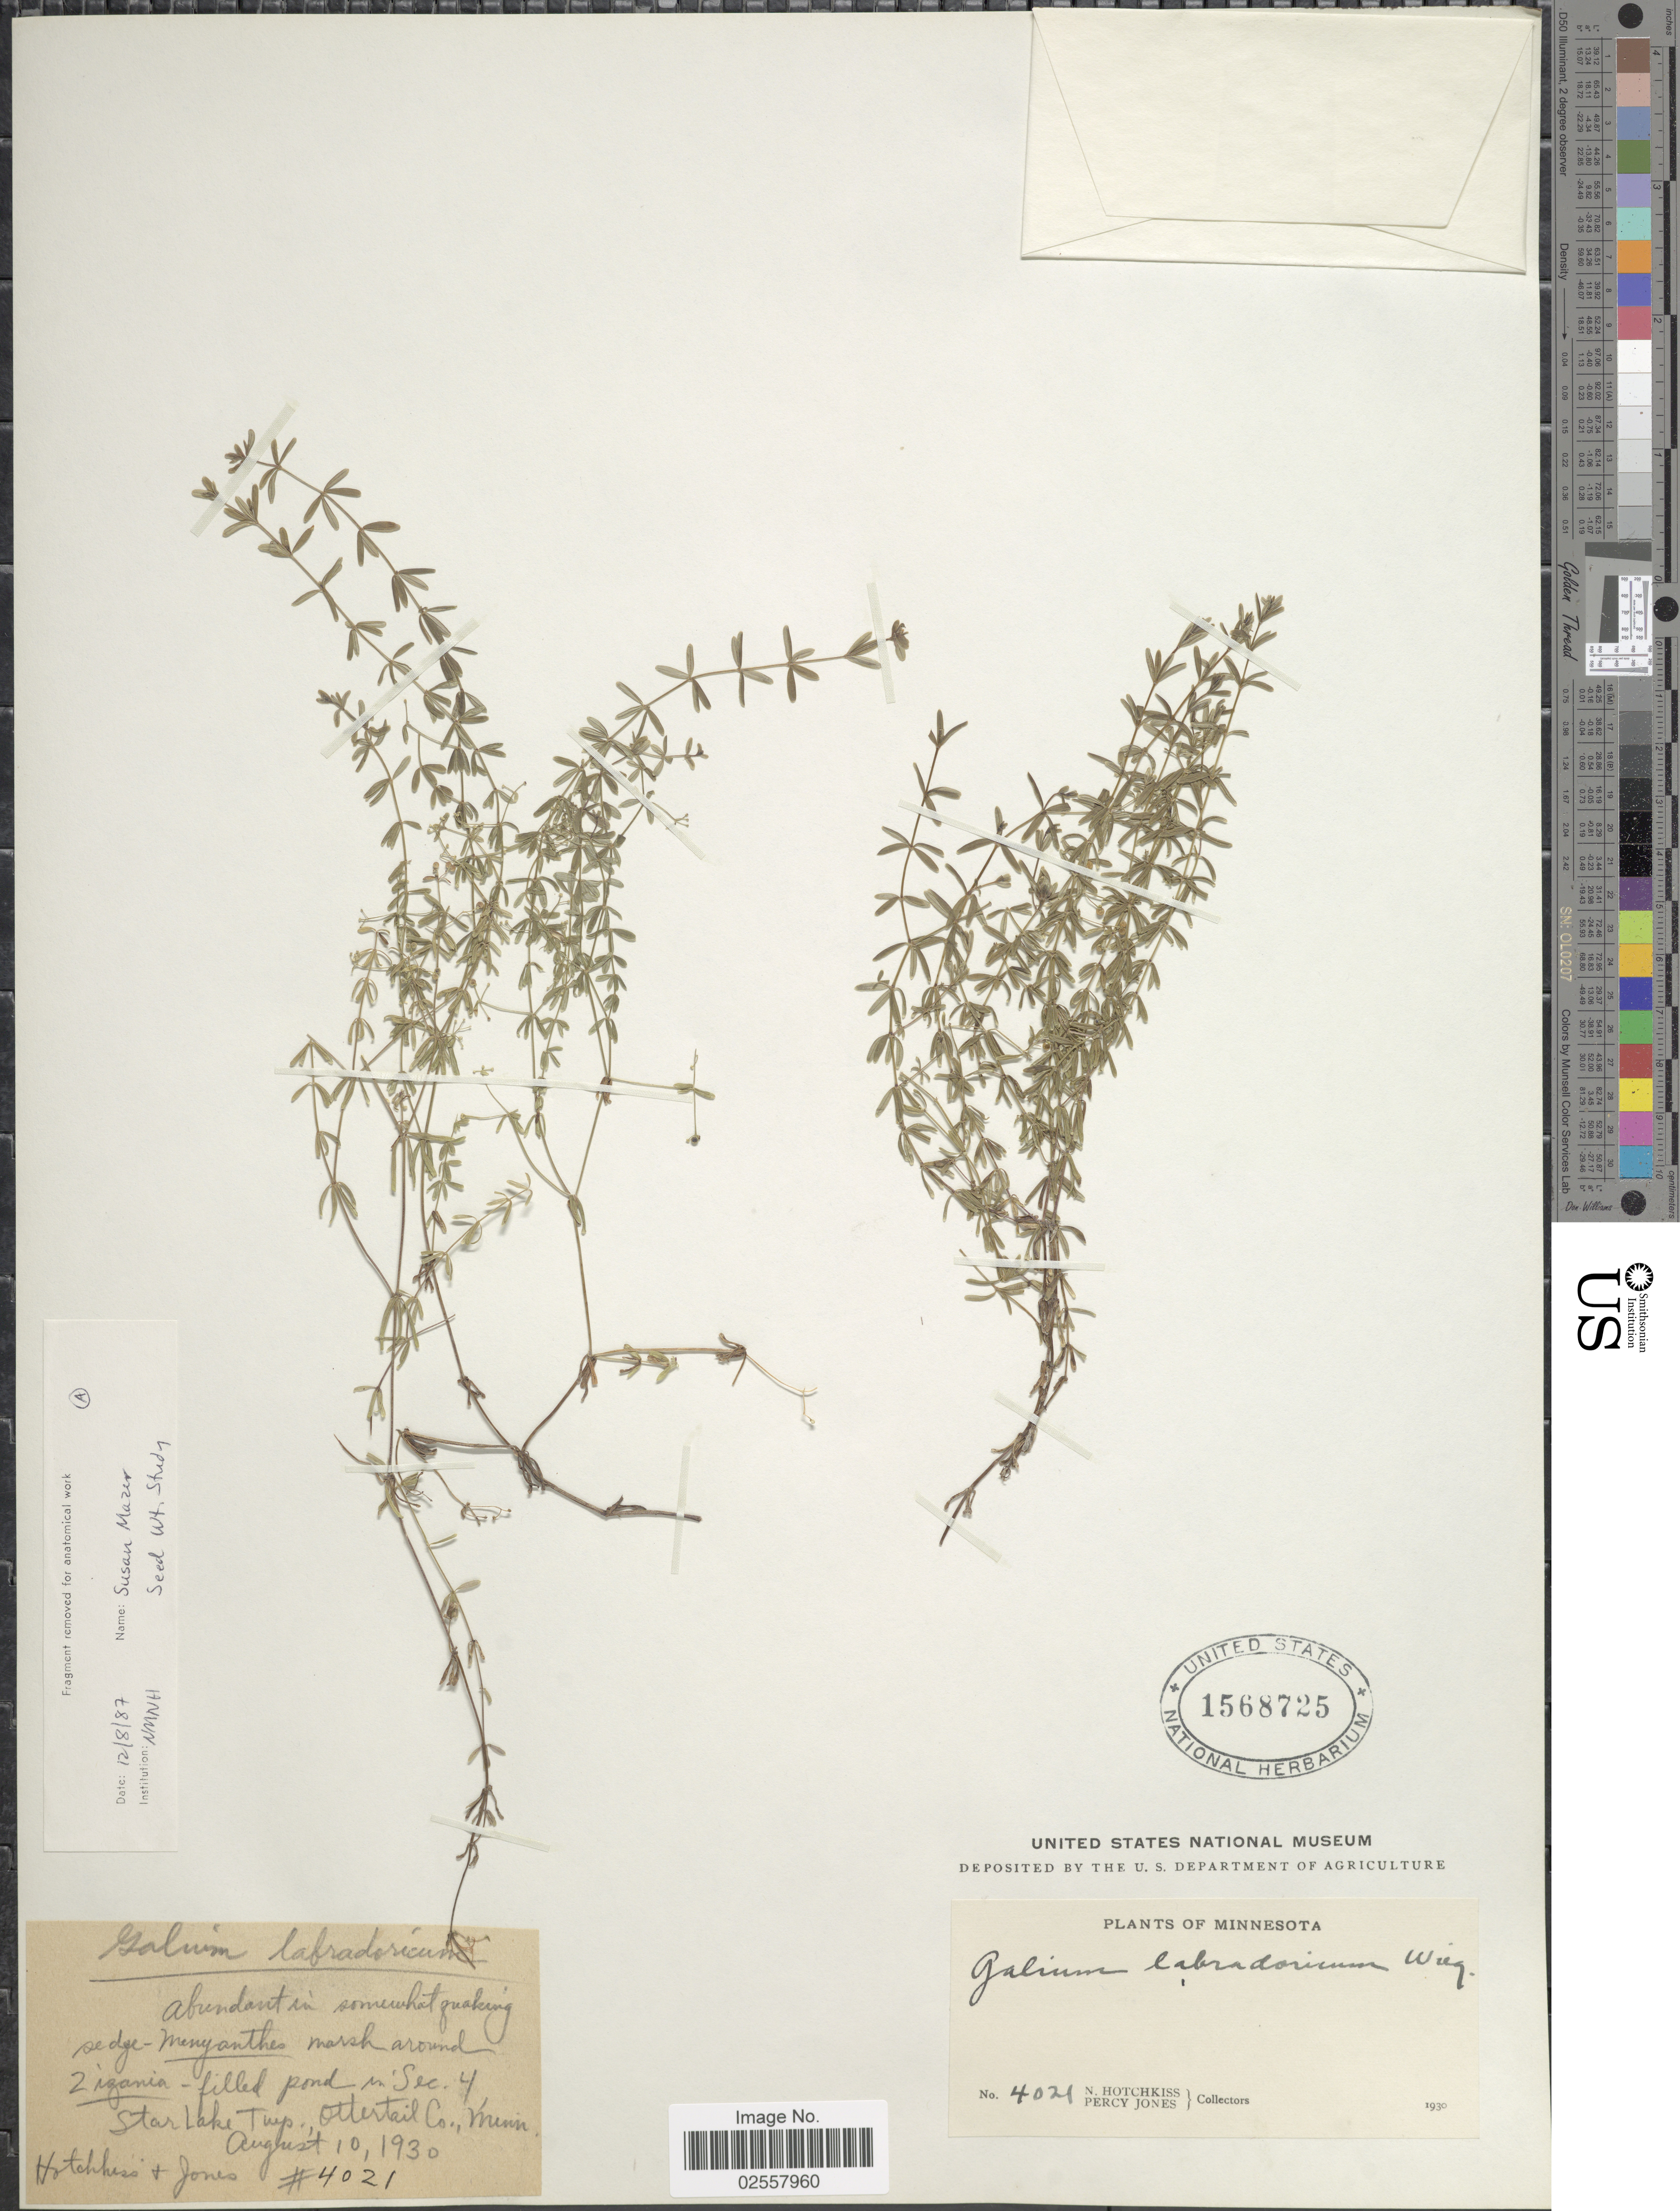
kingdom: Plantae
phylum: Tracheophyta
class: Magnoliopsida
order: Gentianales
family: Rubiaceae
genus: Galium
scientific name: Galium labradoricum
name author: (Wiegand) Wiegand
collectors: N. Hotchkiss & P. Jones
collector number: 4021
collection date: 1930-08-10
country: United States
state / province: Minnesota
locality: Sec.4, Starlake Tup, Ottertail Co.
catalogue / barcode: US 1568725